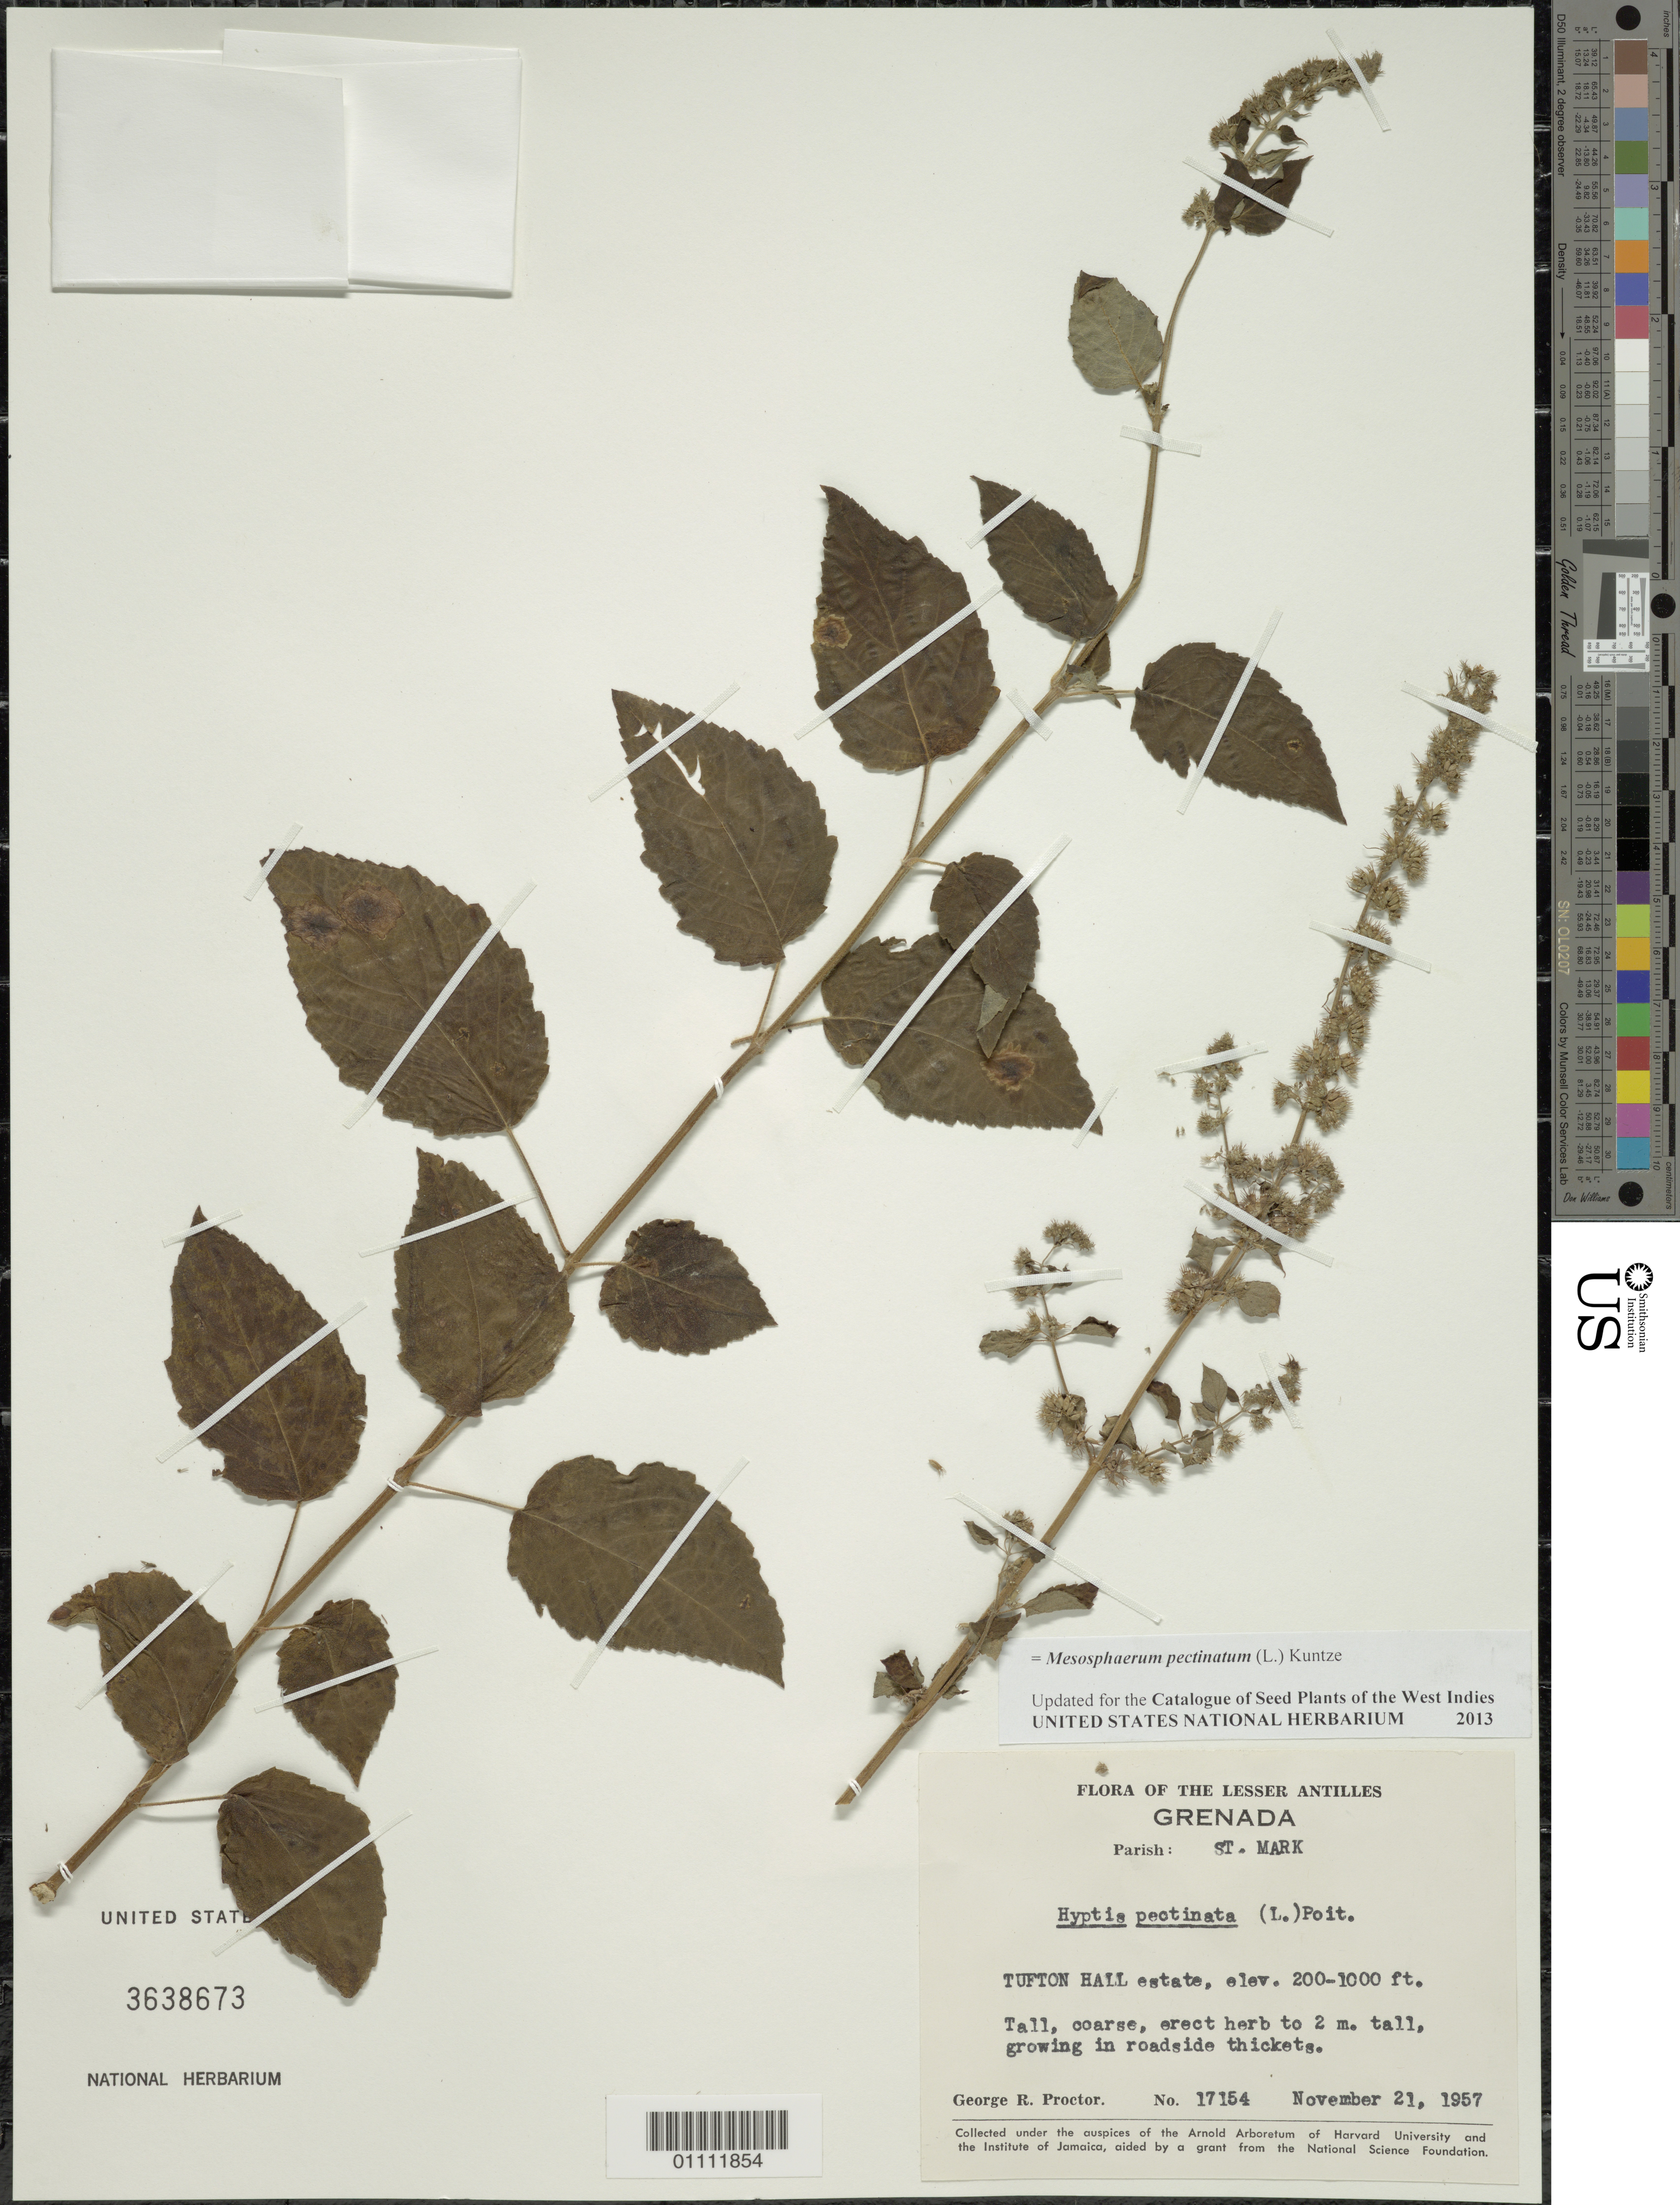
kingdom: Plantae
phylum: Tracheophyta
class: Magnoliopsida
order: Lamiales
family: Lamiaceae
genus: Mesosphaerum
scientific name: Mesosphaerum pectinatum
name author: (L.) Kuntze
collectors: G. R. Proctor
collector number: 17154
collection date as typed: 21 Nov 1957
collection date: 1957-11-21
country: Grenada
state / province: Saint Mark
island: Grenada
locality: Tufton Hall estate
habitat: Growing in roadside thickets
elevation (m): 61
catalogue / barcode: US 3638673